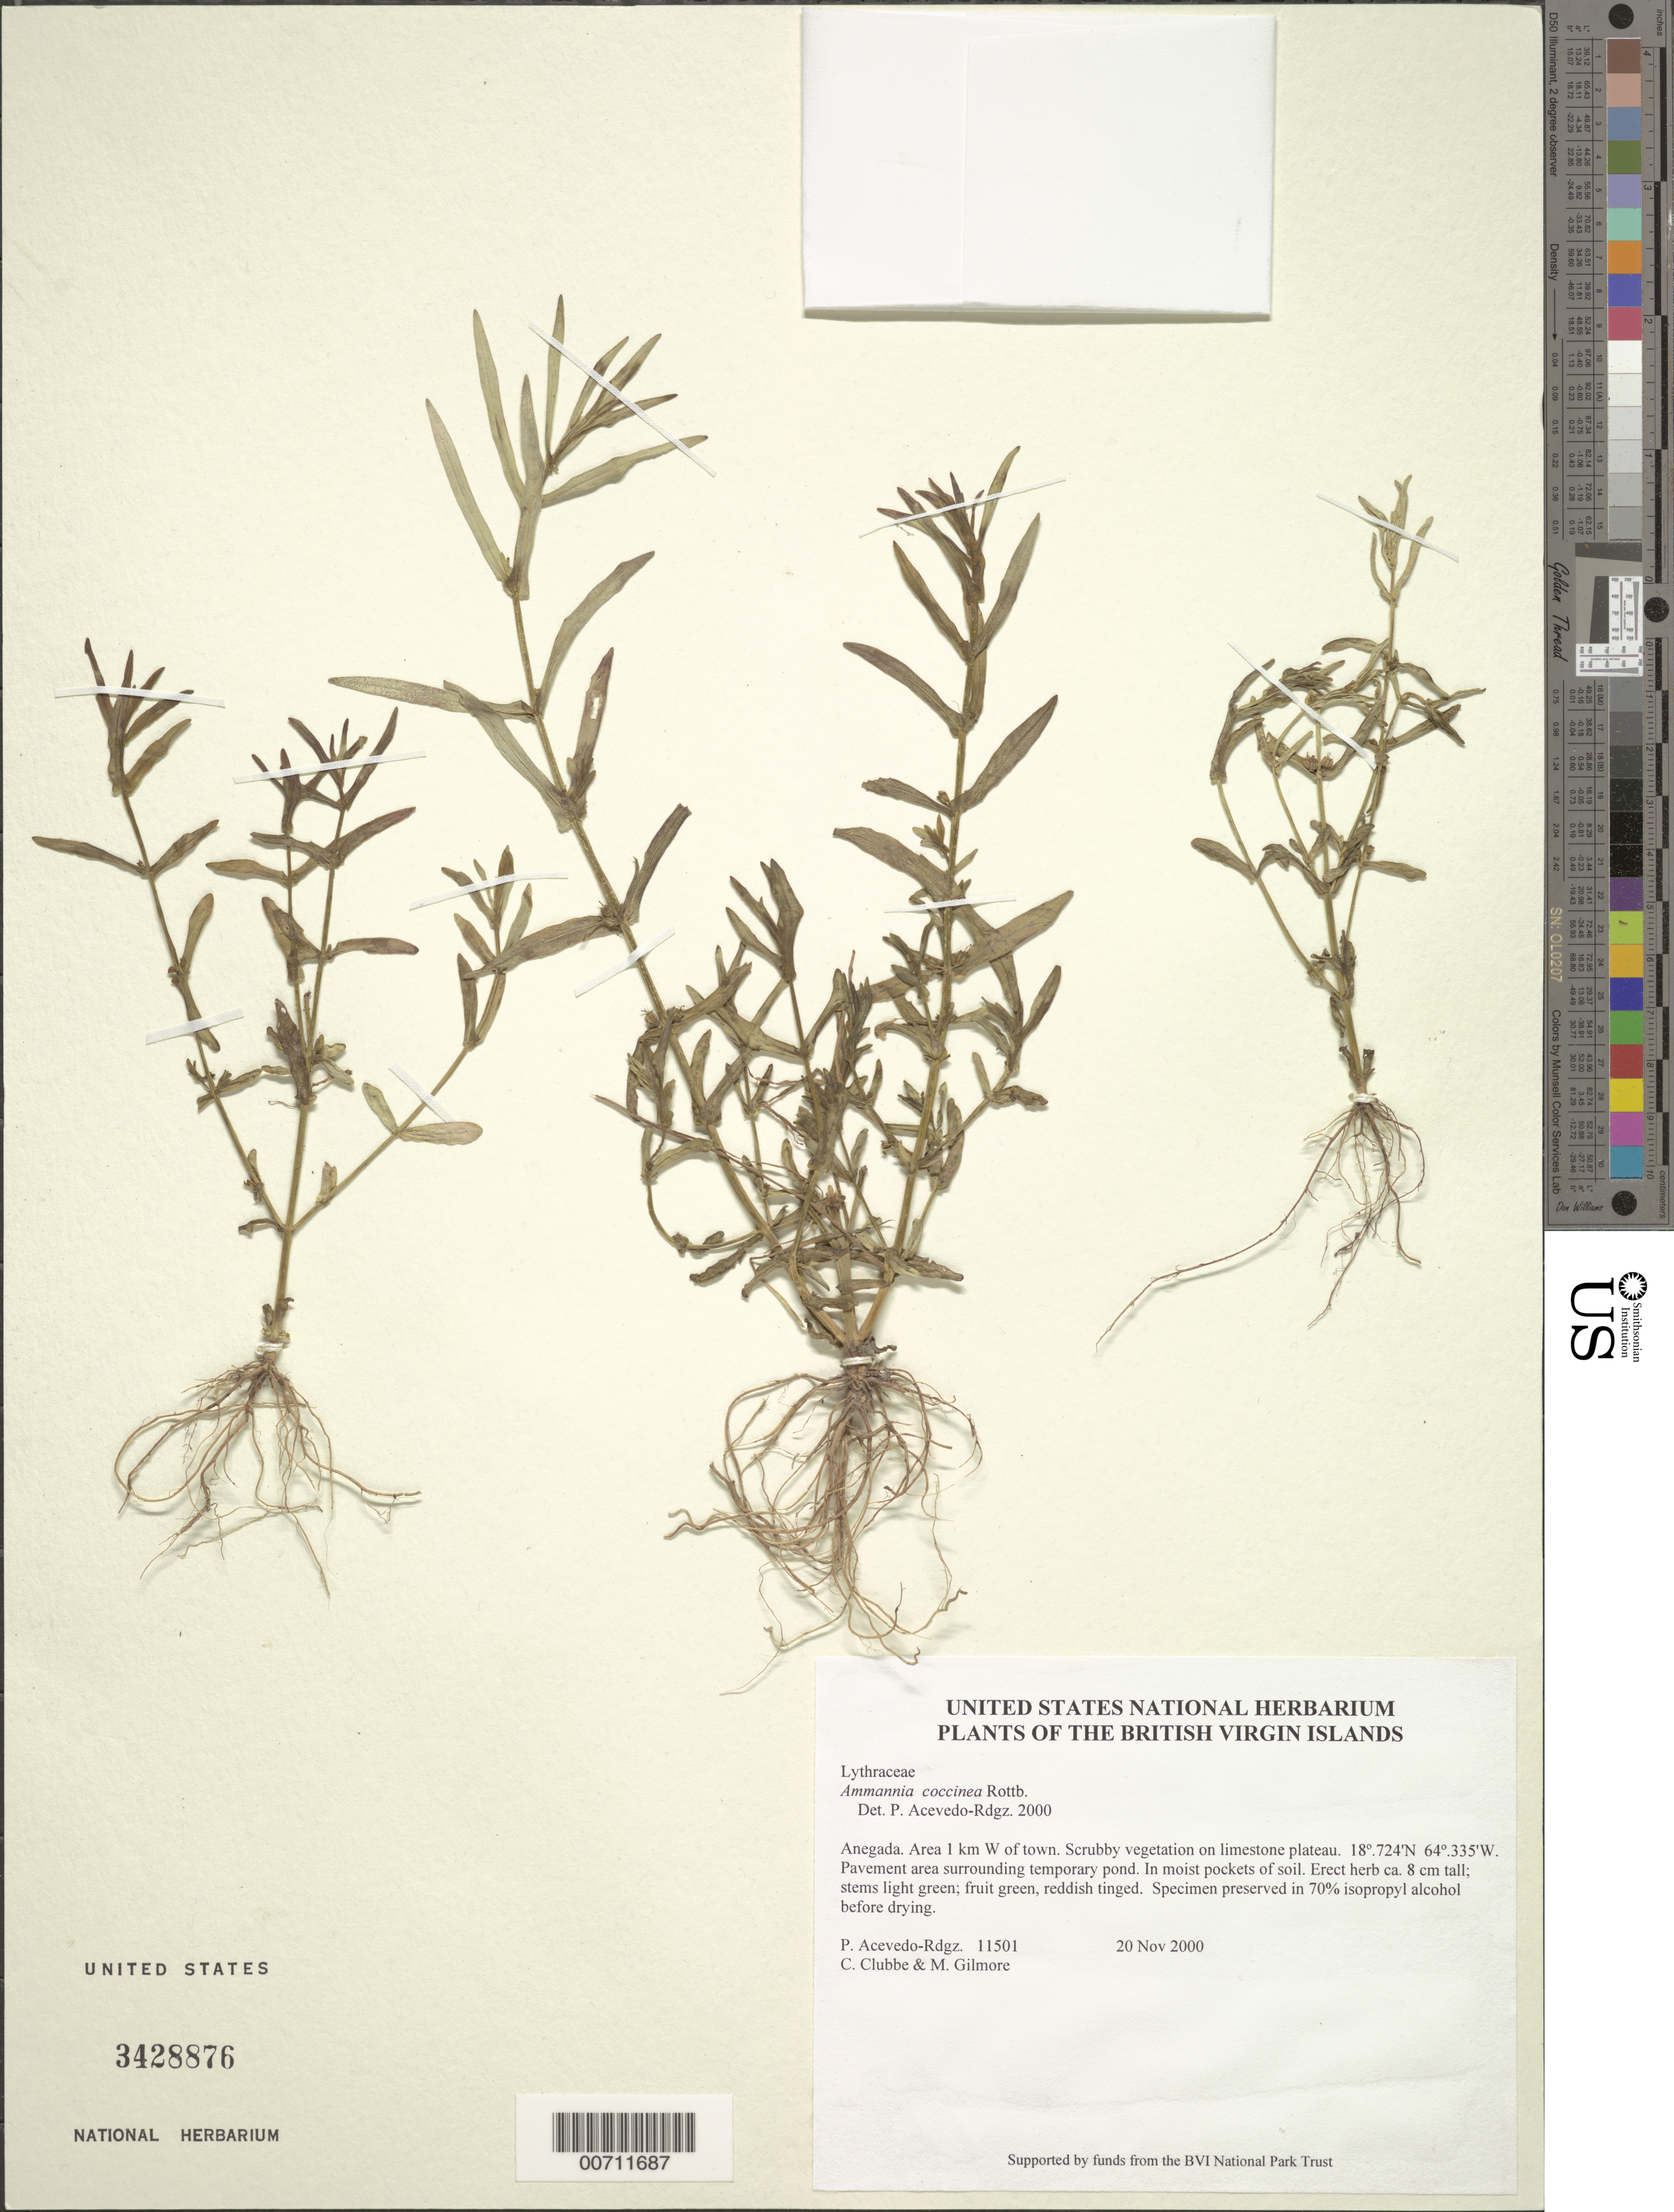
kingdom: Plantae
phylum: Tracheophyta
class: Magnoliopsida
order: Myrtales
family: Lythraceae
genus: Ammannia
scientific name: Ammannia coccinea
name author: Rottb.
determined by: Acevedo-Rodríguez, P., (BOT), Smithsonian Institution - National Museum of Natural History (UNITED STATES)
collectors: P. Acevedo-Rodr., C. Clubbe & M. Gilmore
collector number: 11501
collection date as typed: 20 Nov 2000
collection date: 2000-11-20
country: British Virgin Islands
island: Anegada I.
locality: Area 1 km W of town. Scrubby vegetation on limestone plateau.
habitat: Pavement area surrounding temporary pond. In moist pockets of soil.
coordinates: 18 .724 N, 64 .335 W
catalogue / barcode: US 3428876